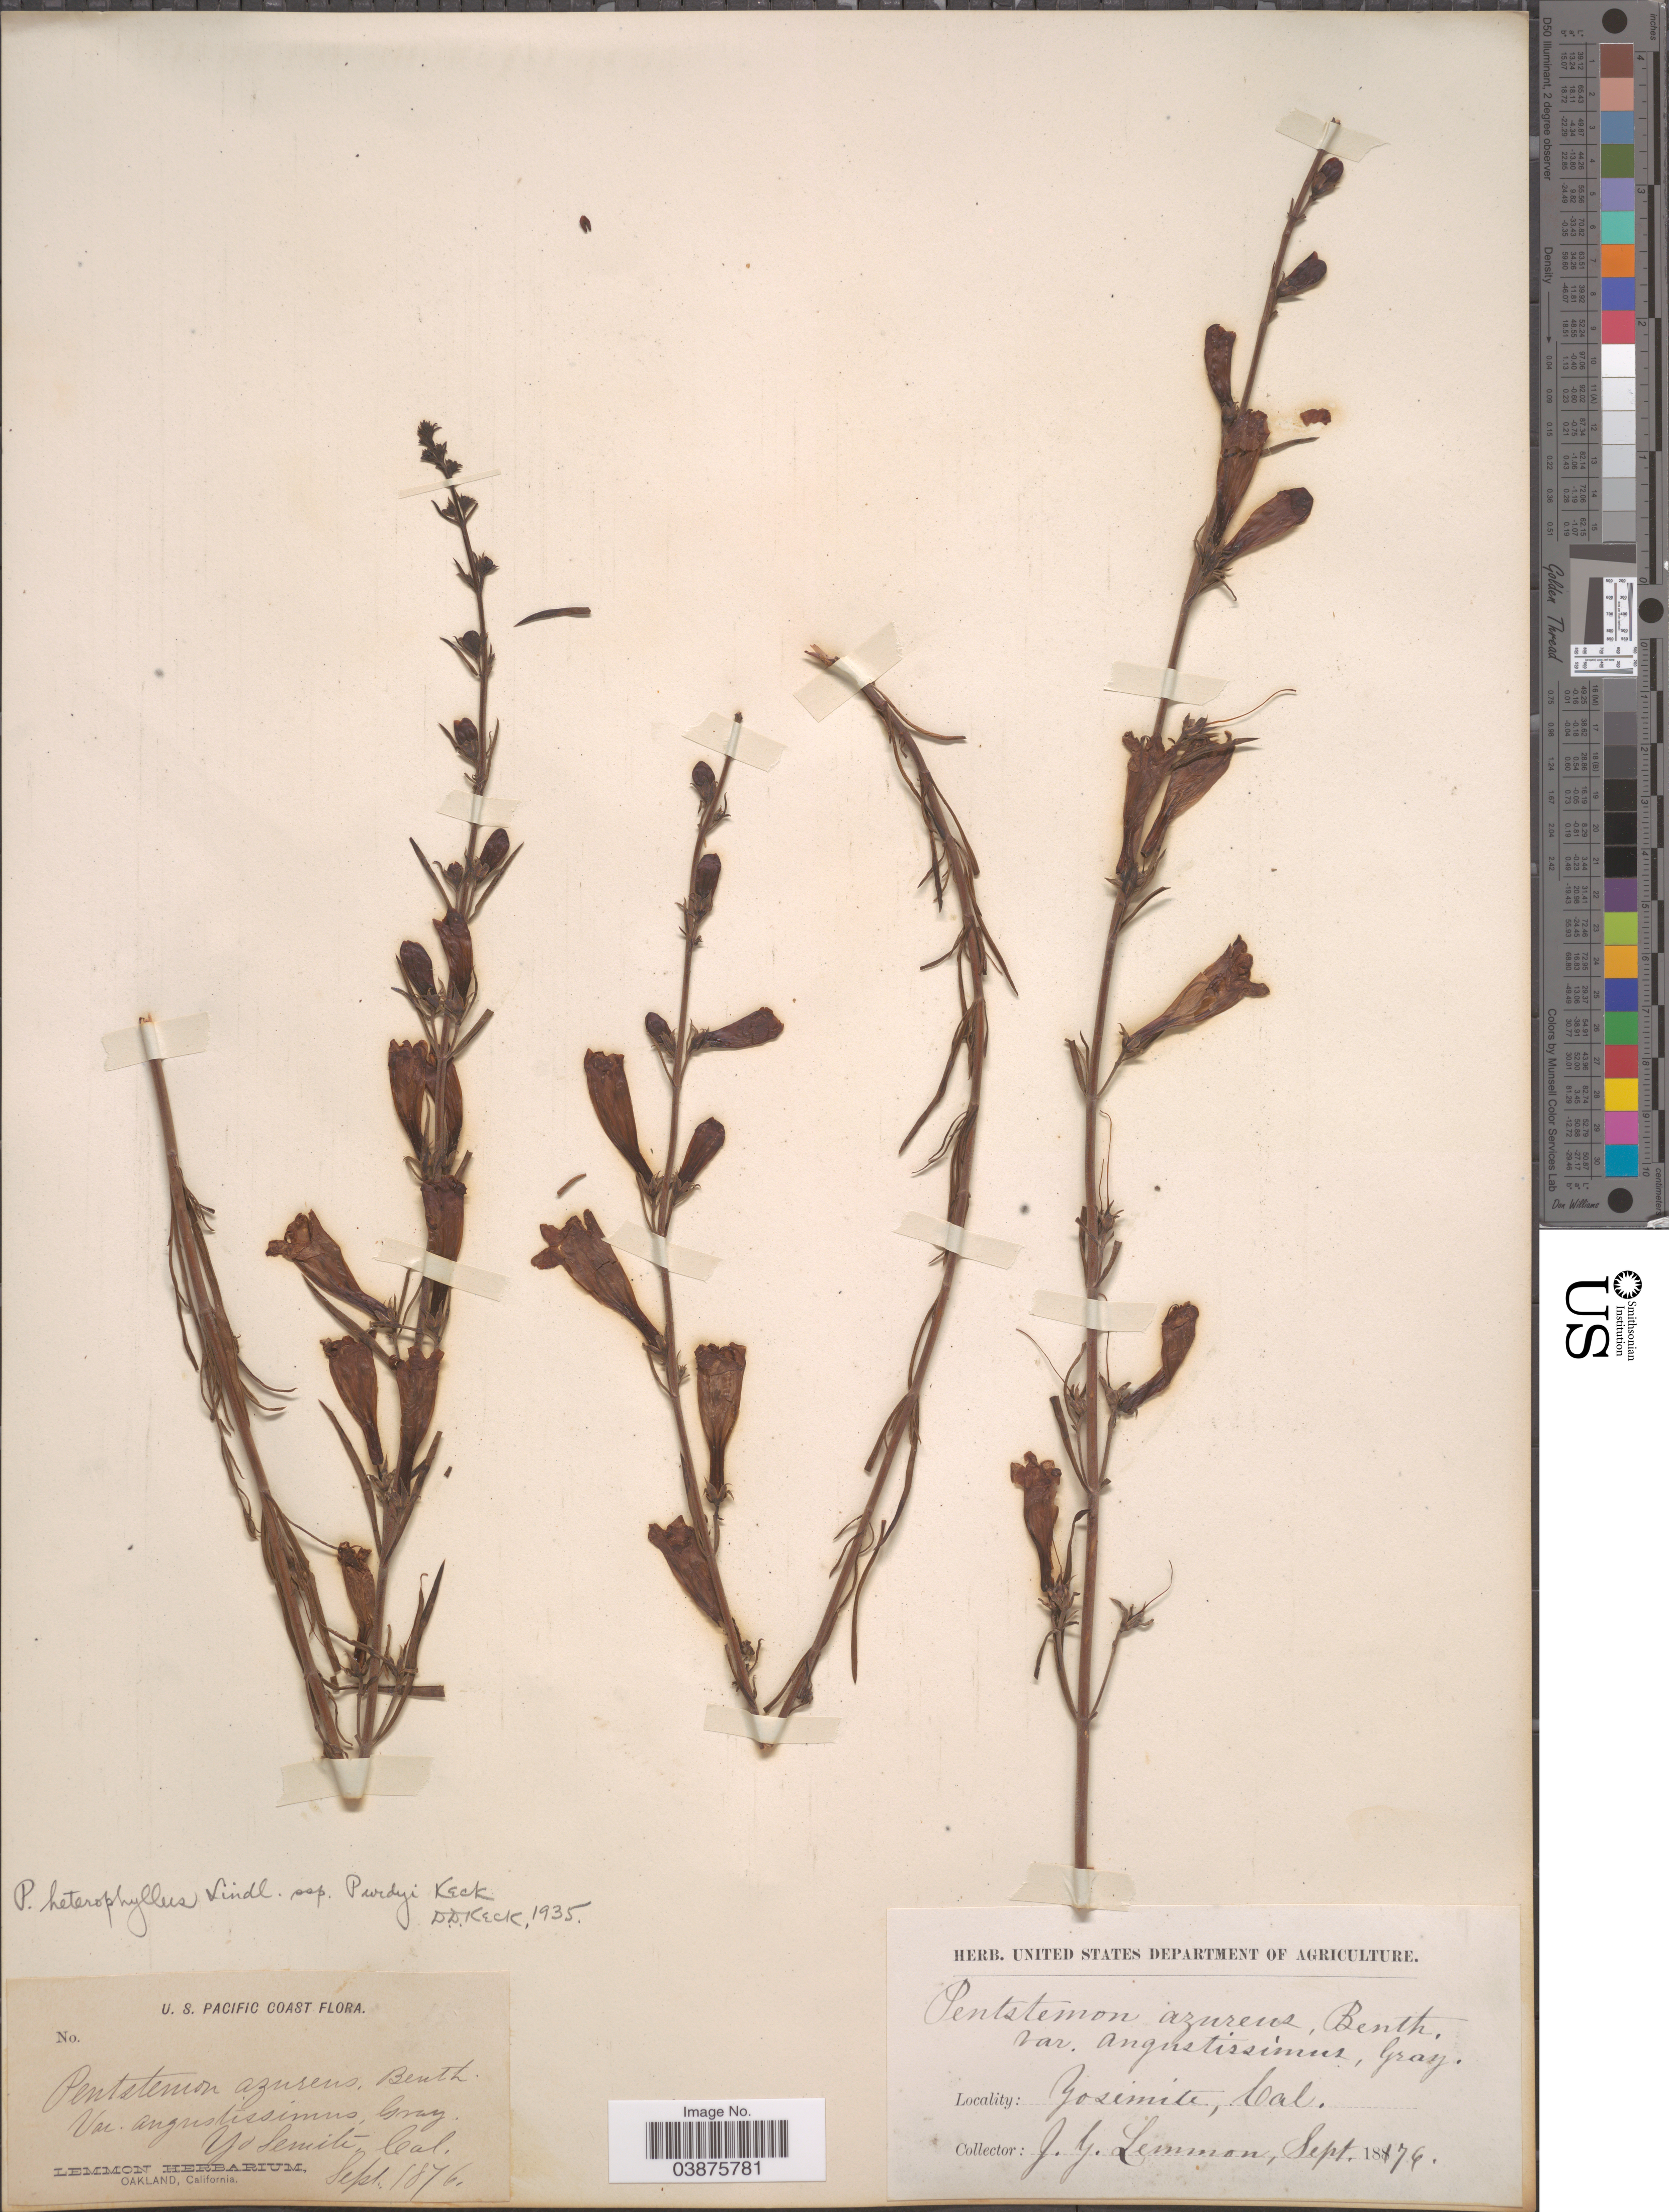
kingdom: Plantae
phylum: Tracheophyta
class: Magnoliopsida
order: Lamiales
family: Plantaginaceae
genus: Penstemon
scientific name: Penstemon heterophyllus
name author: Lindl.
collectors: J. Lemmon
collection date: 1876-09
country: United States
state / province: California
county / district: Mariposa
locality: U.S. Pacific Coast. Yosemite.